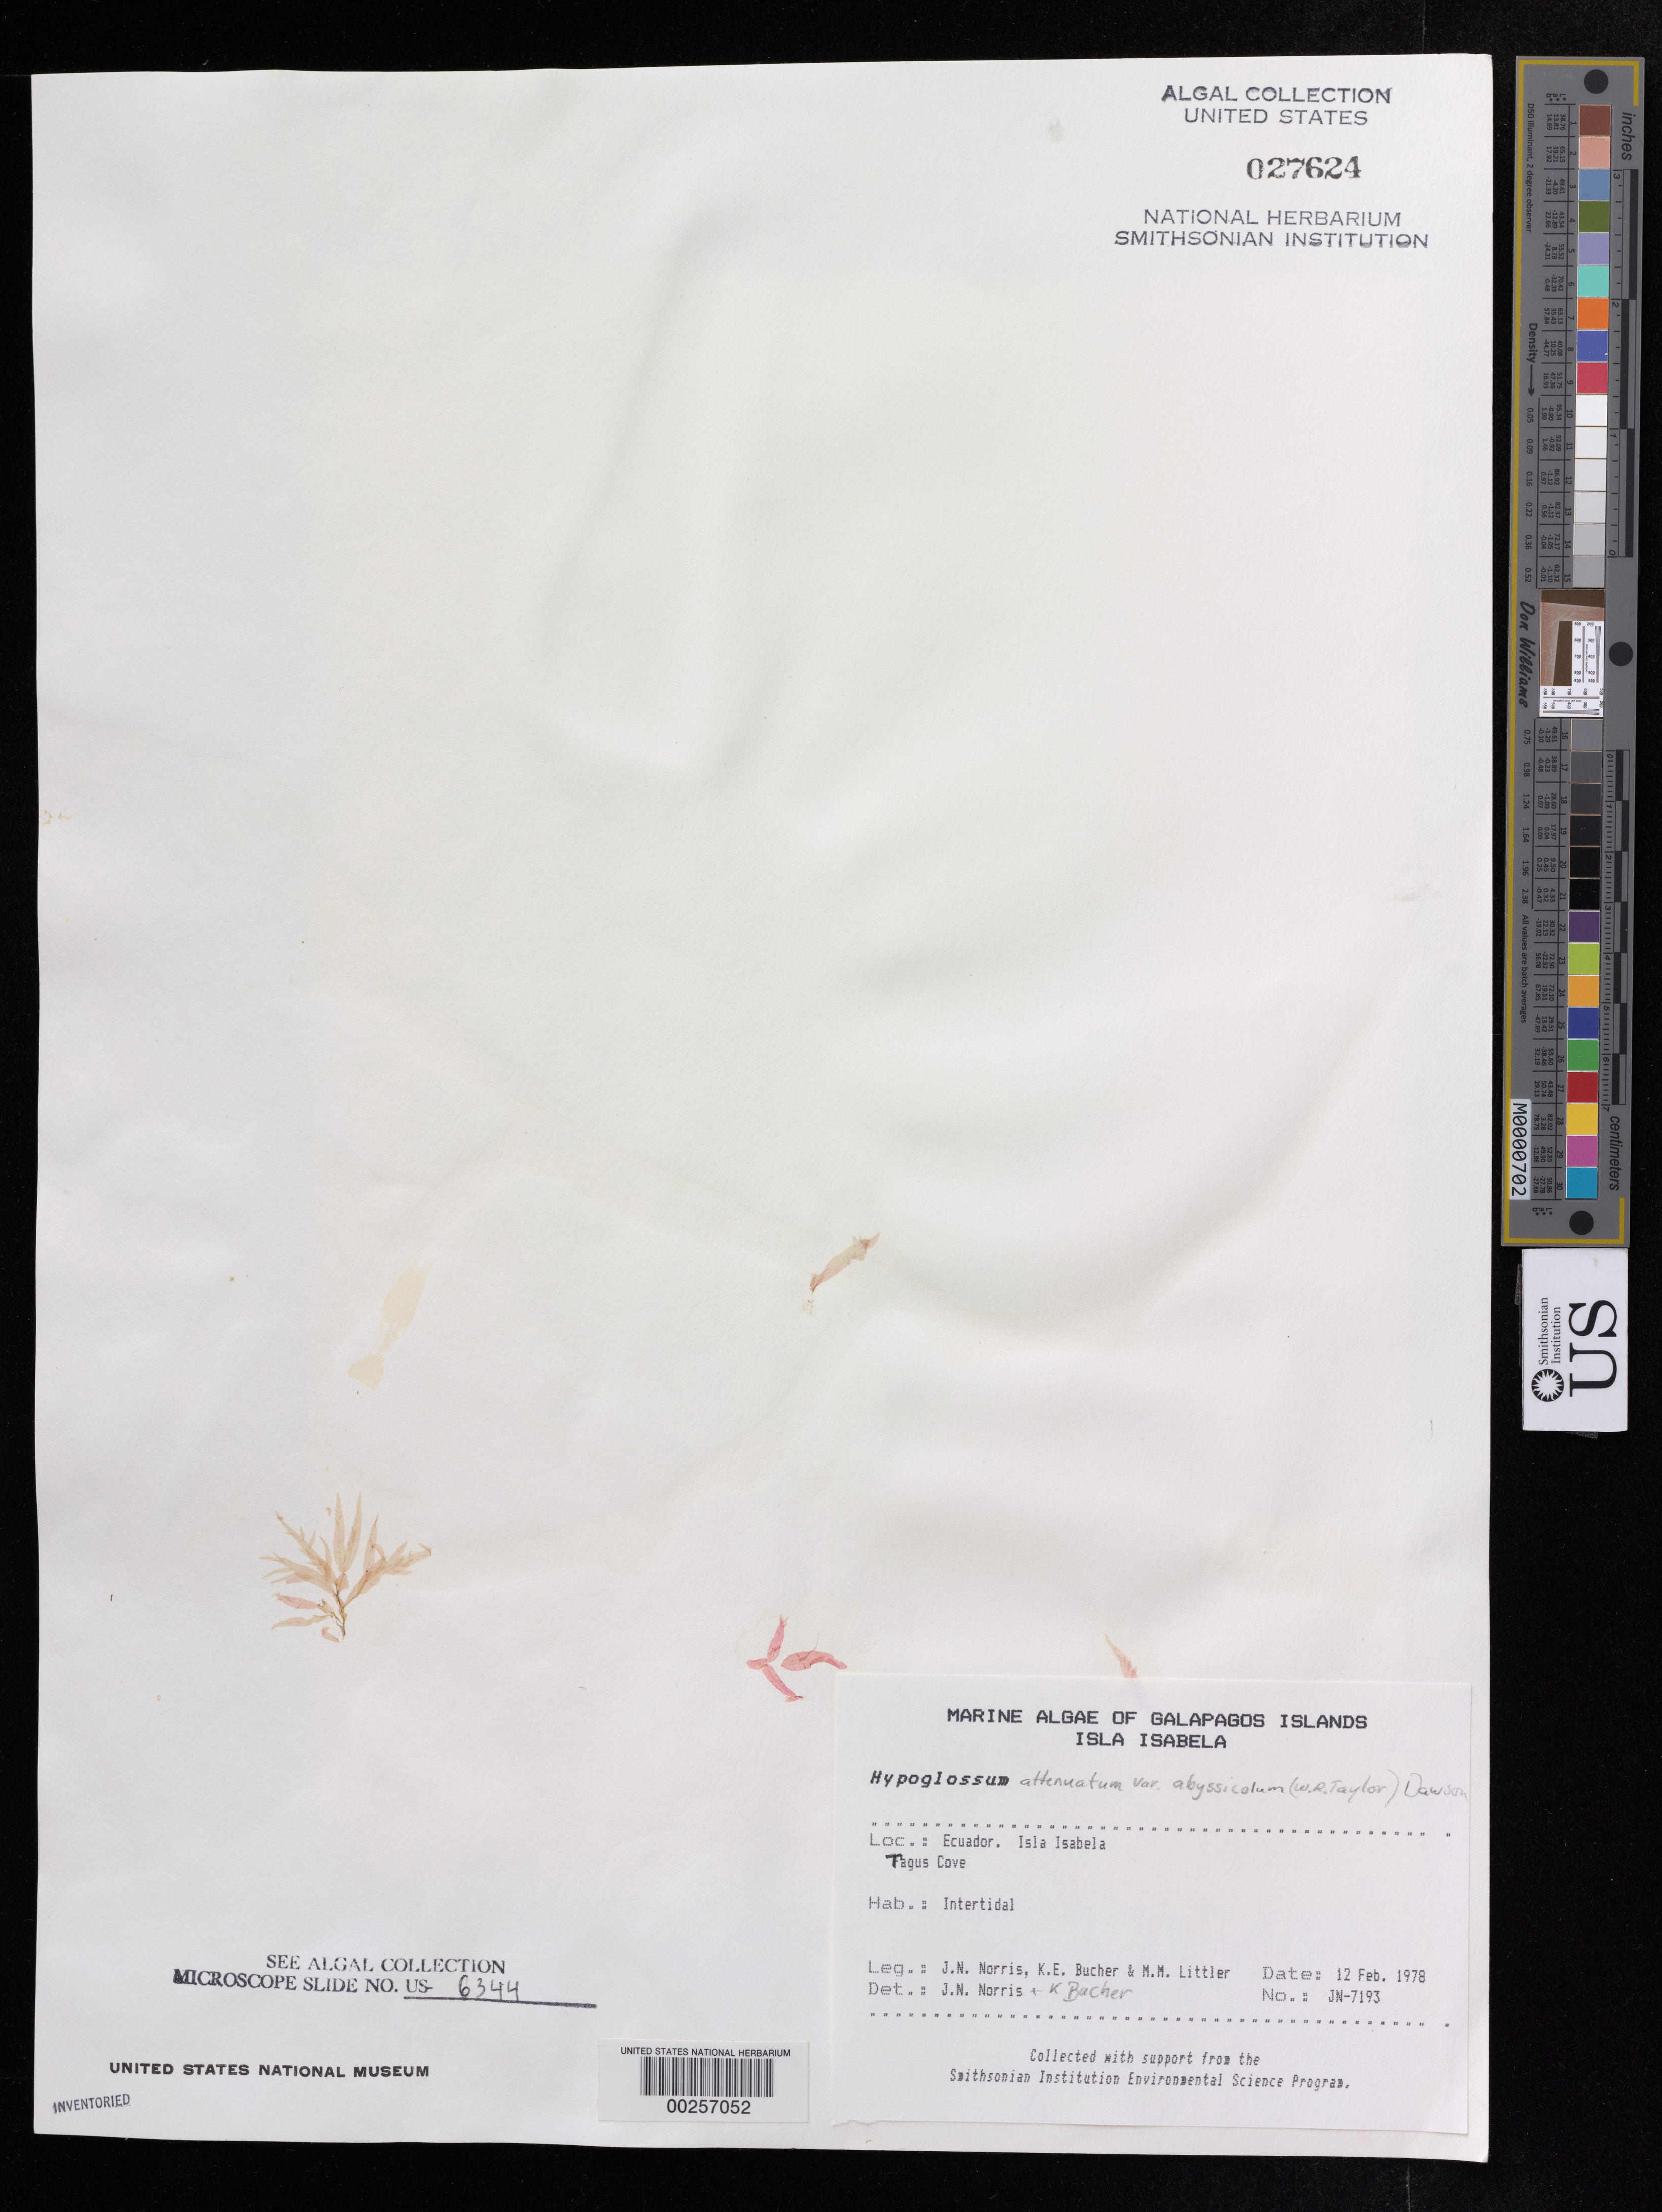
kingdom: Plantae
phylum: Rhodophyta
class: Florideophyceae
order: Ceramiales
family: Delesseriaceae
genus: Hypoglossum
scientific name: Hypoglossum attenuatum var. abyssicolum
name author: (W.R. Taylor) E.Y. Dawson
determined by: Norris, J. N.; Bucher, K. E.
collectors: J. N. Norris, K. E. Bucher & M. M. Littler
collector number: JN-7193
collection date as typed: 12 Feb 1978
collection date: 1978-02-12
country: Ecuador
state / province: Colón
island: Isabela [Albemarle]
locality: Tagus Cove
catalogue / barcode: US 27624